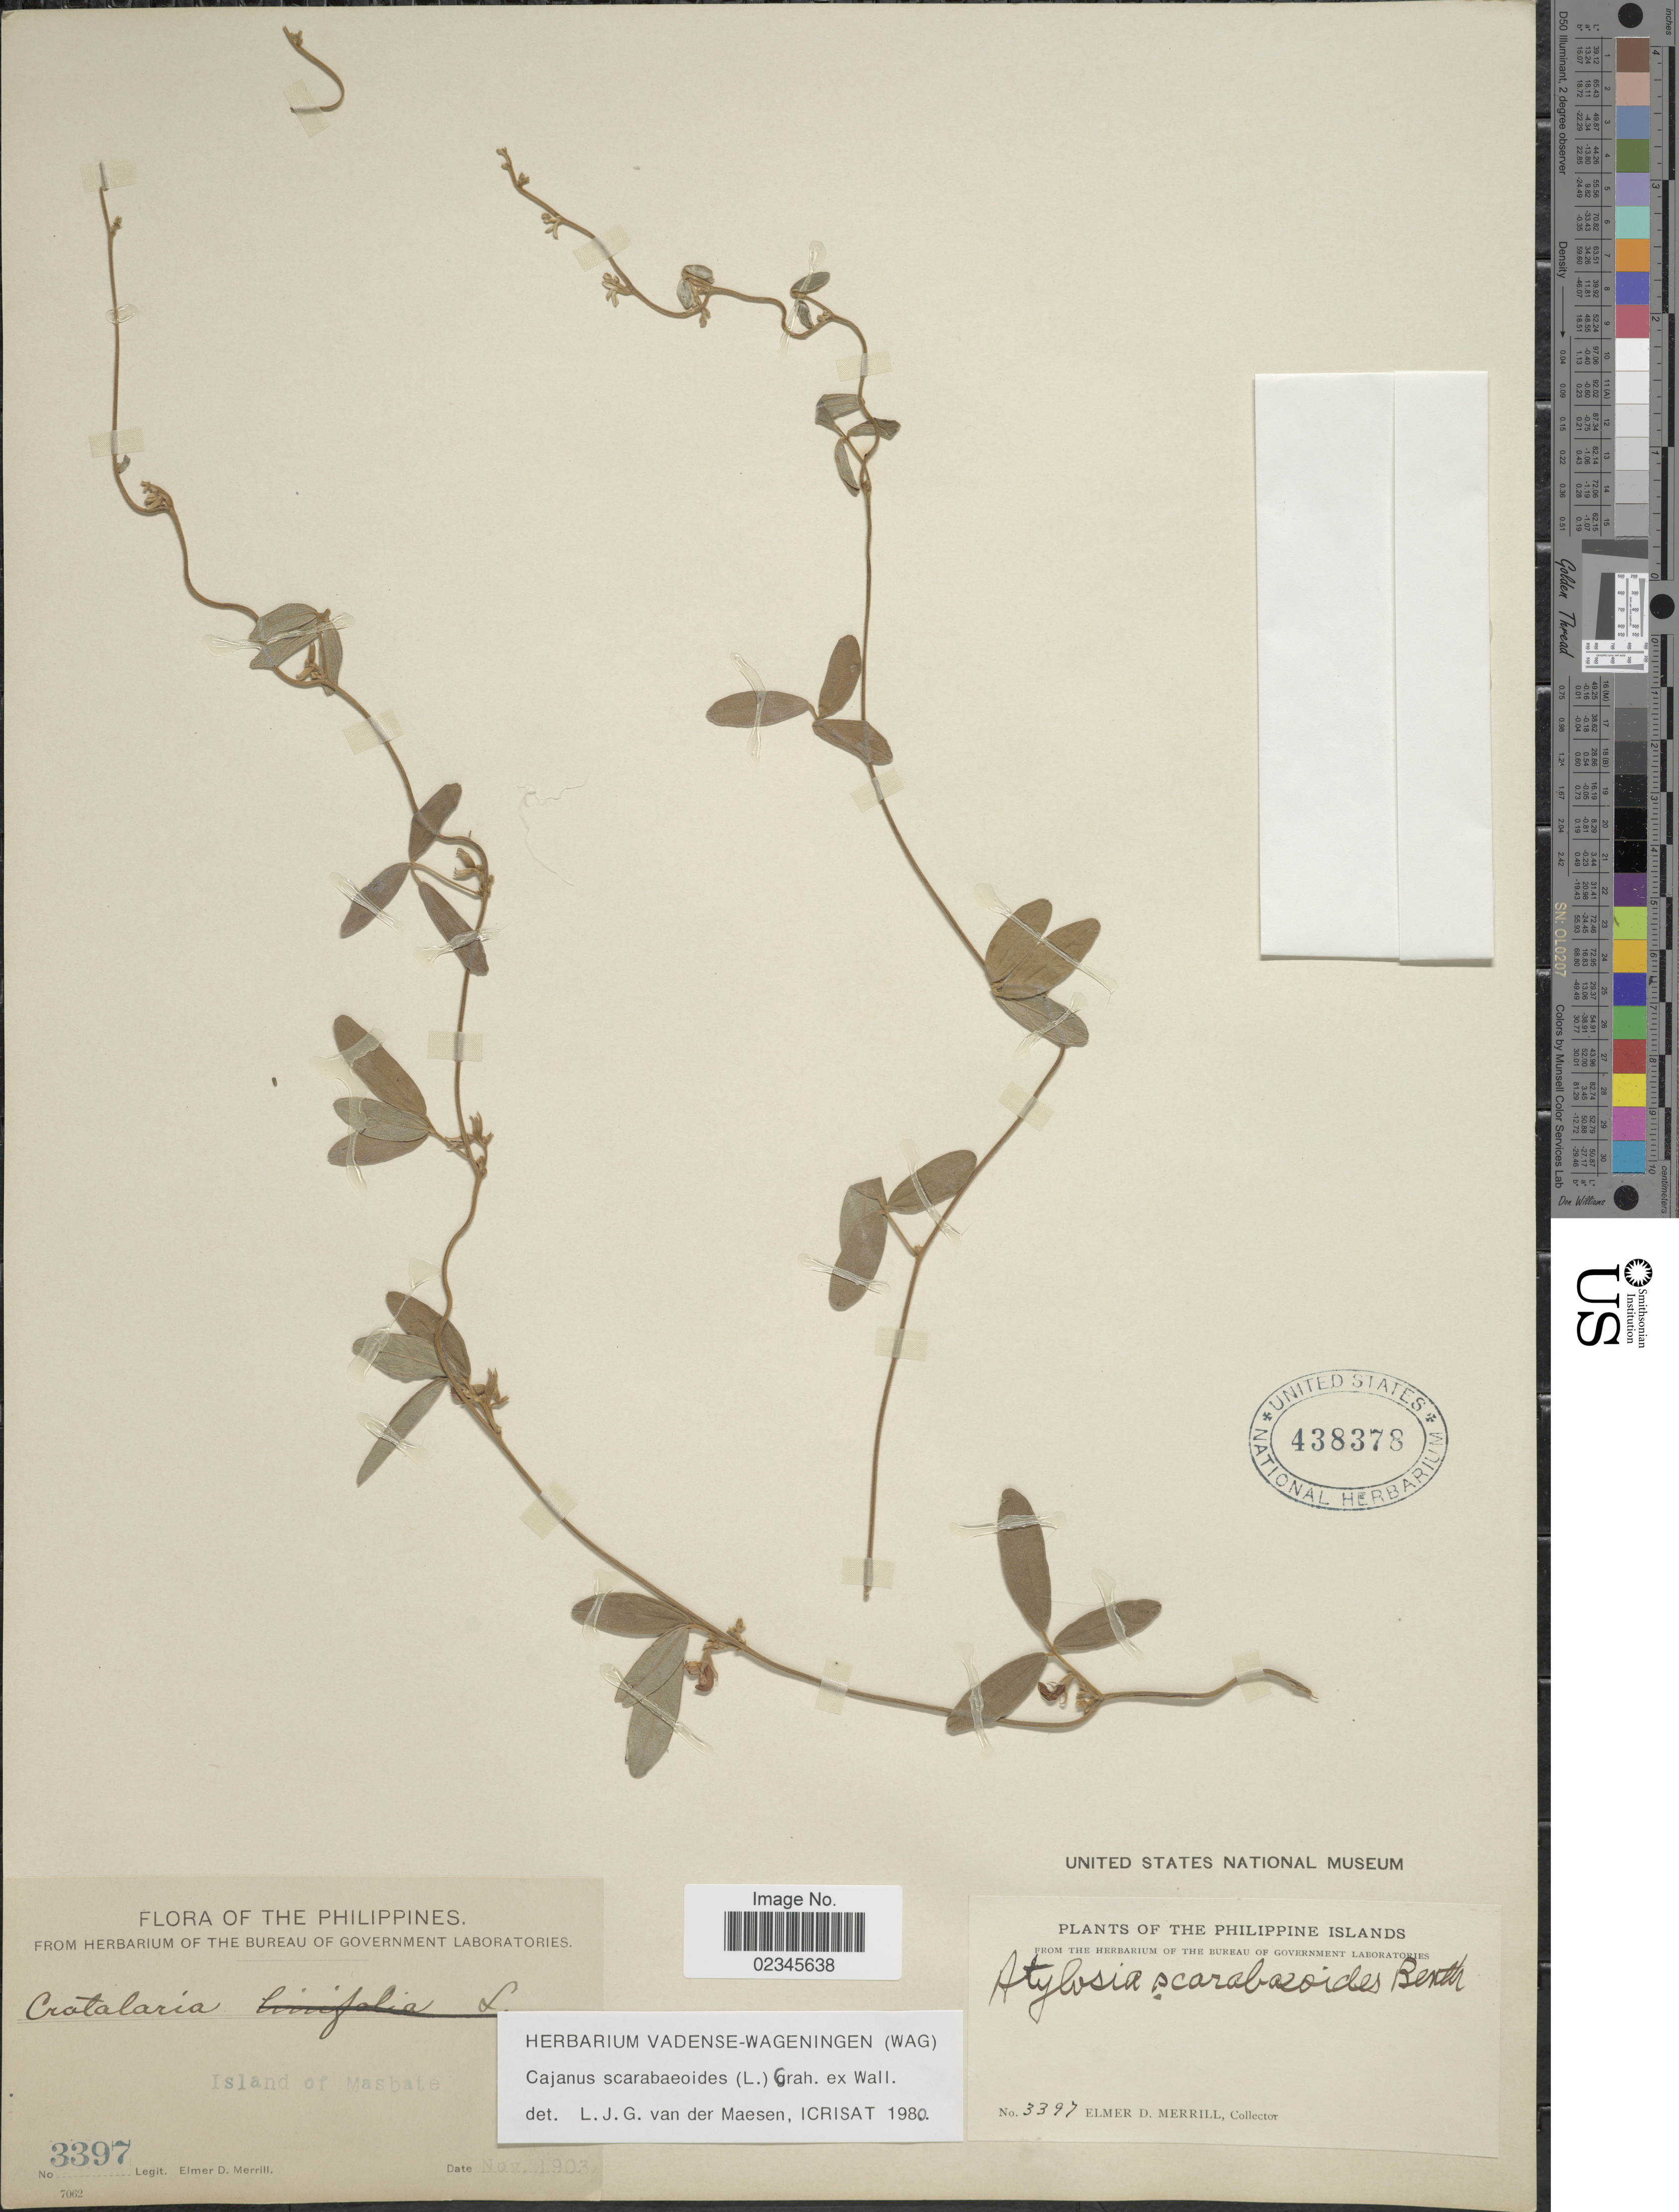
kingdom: Plantae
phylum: Tracheophyta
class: Magnoliopsida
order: Fabales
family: Fabaceae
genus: Cajanus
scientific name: Cajanus scarabaeoides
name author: (L.) Thou. ex Graham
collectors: E. D. Merrill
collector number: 3397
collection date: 1903-11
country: Philippines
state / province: Bicol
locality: Island of Masbate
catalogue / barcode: US 438378